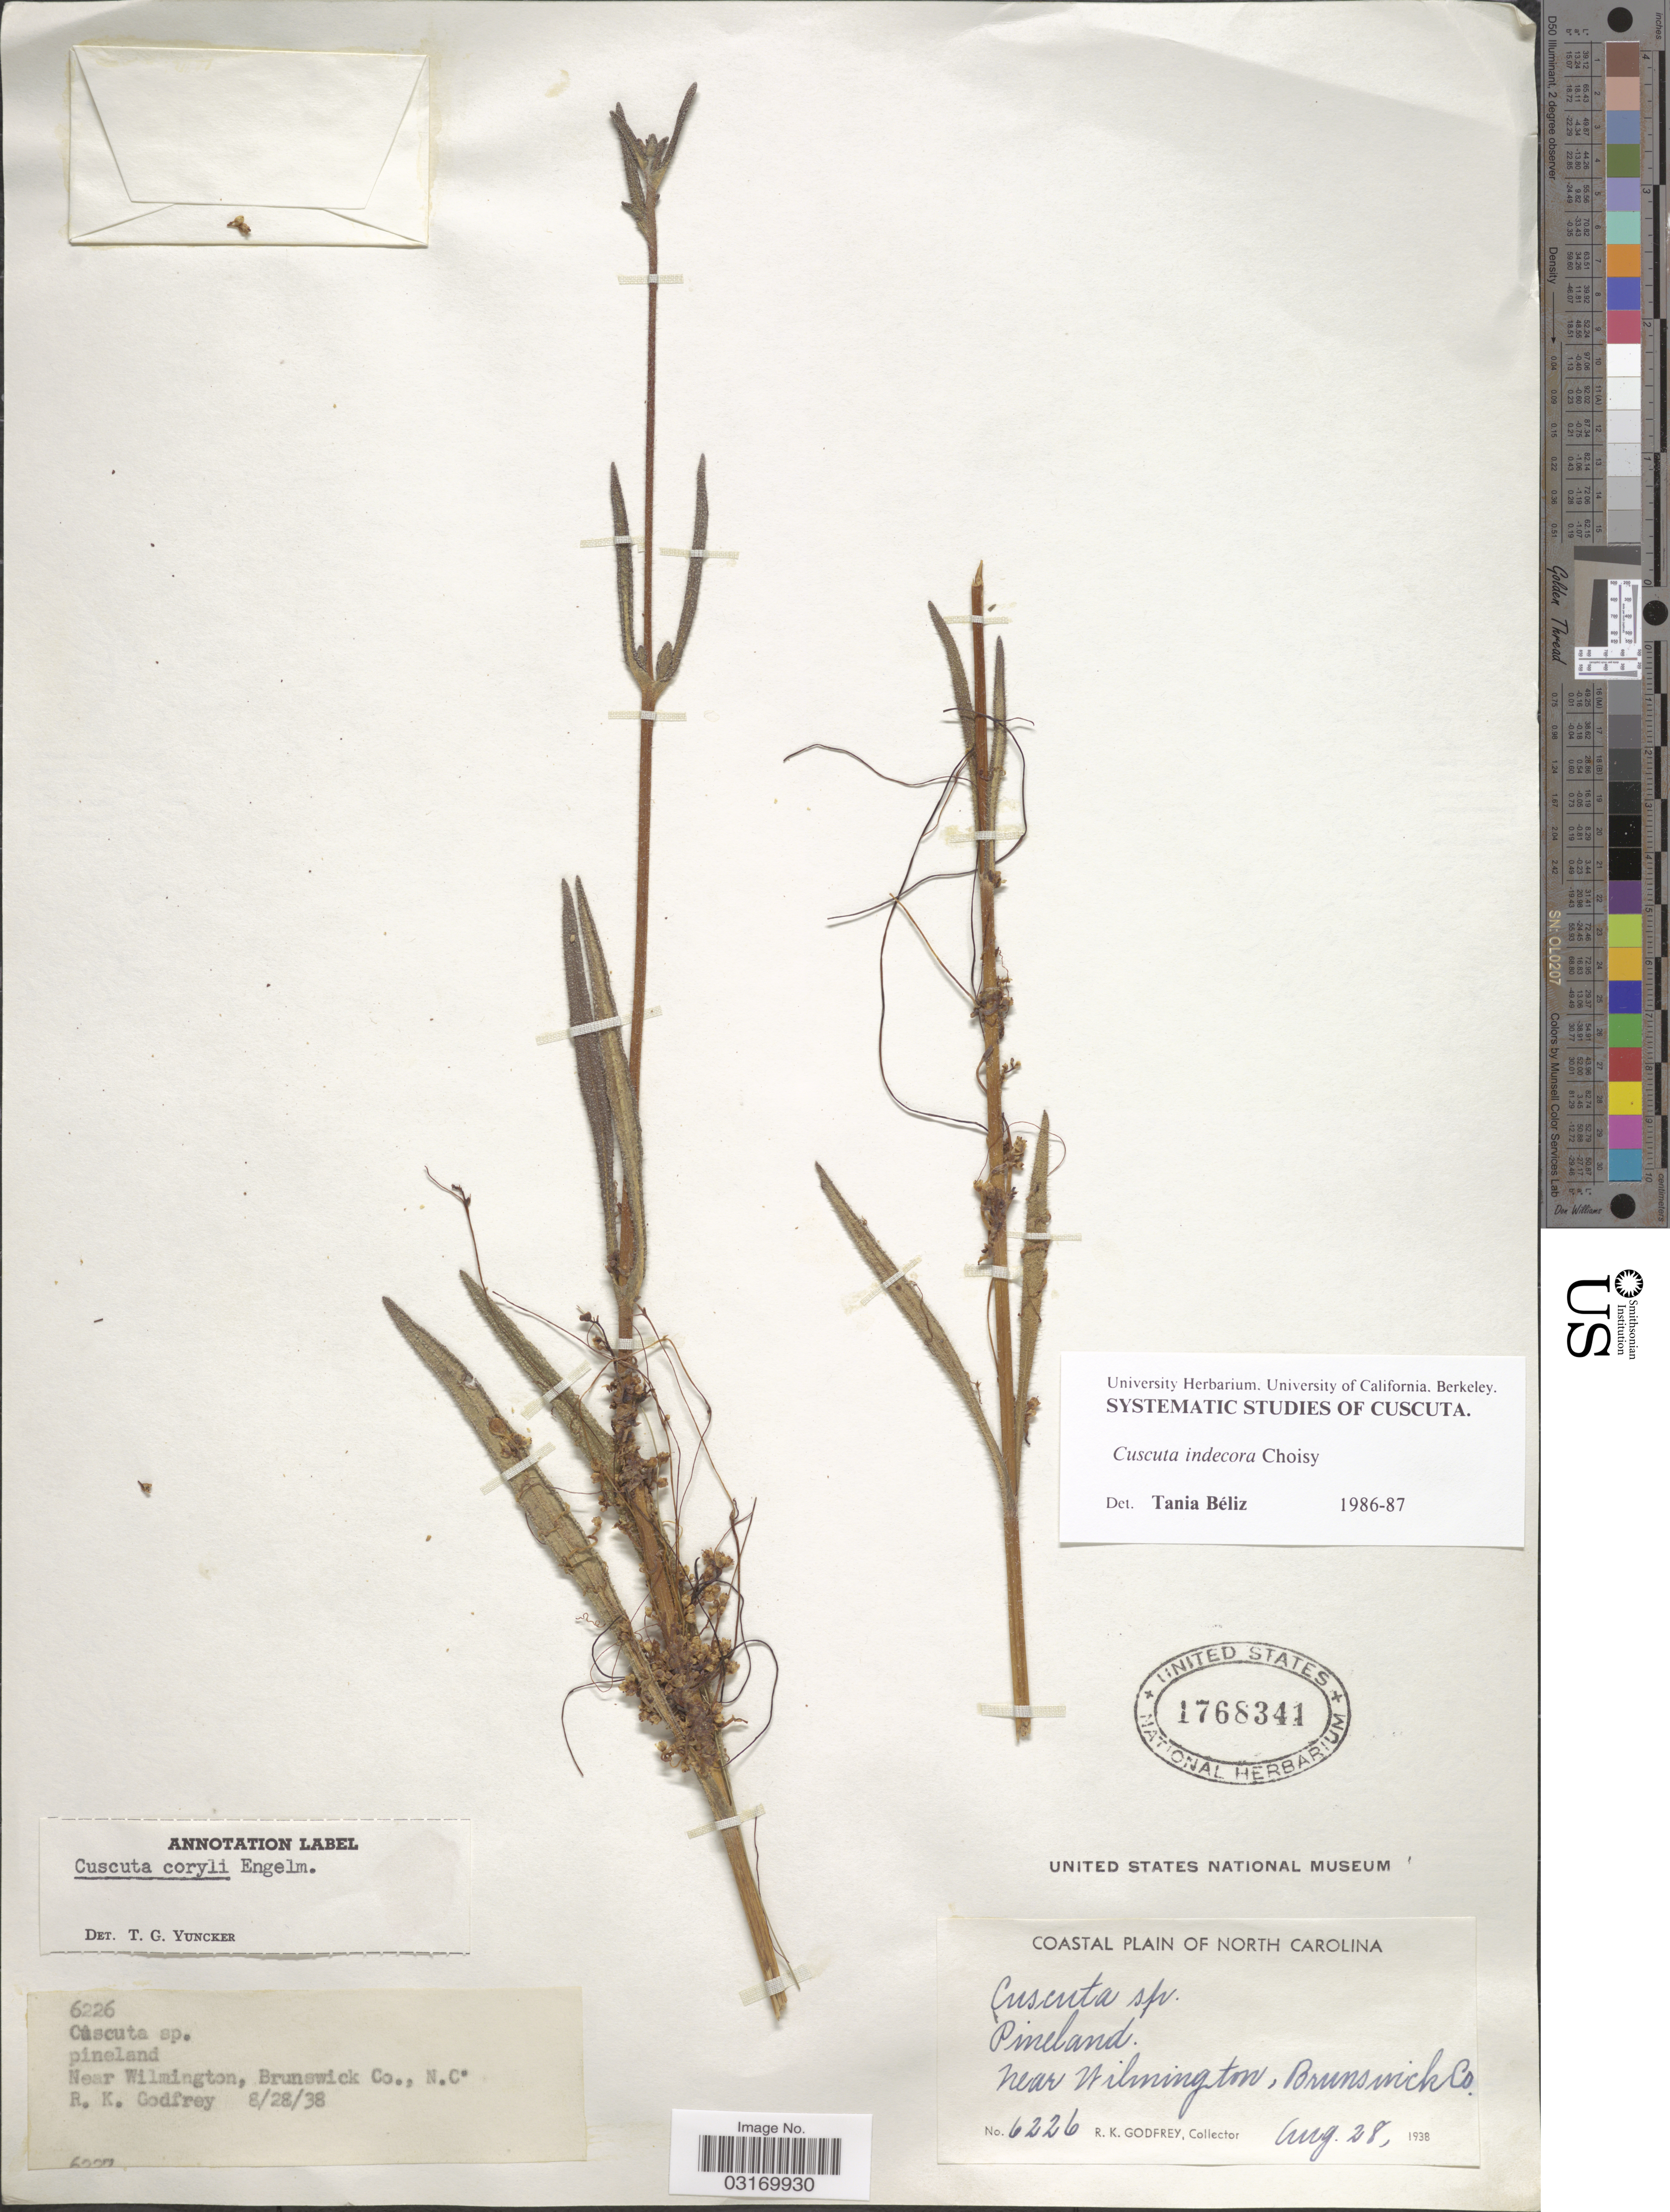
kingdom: Plantae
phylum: Tracheophyta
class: Magnoliopsida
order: Solanales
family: Convolvulaceae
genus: Cuscuta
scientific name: Cuscuta indecora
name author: Choisy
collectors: R. K. Godfrey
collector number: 6226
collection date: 1938-08-28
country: United States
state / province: North Carolina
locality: Coastal plain of North Carolina. Near Wilmington, Brunswick Co.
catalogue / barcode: US 1768341